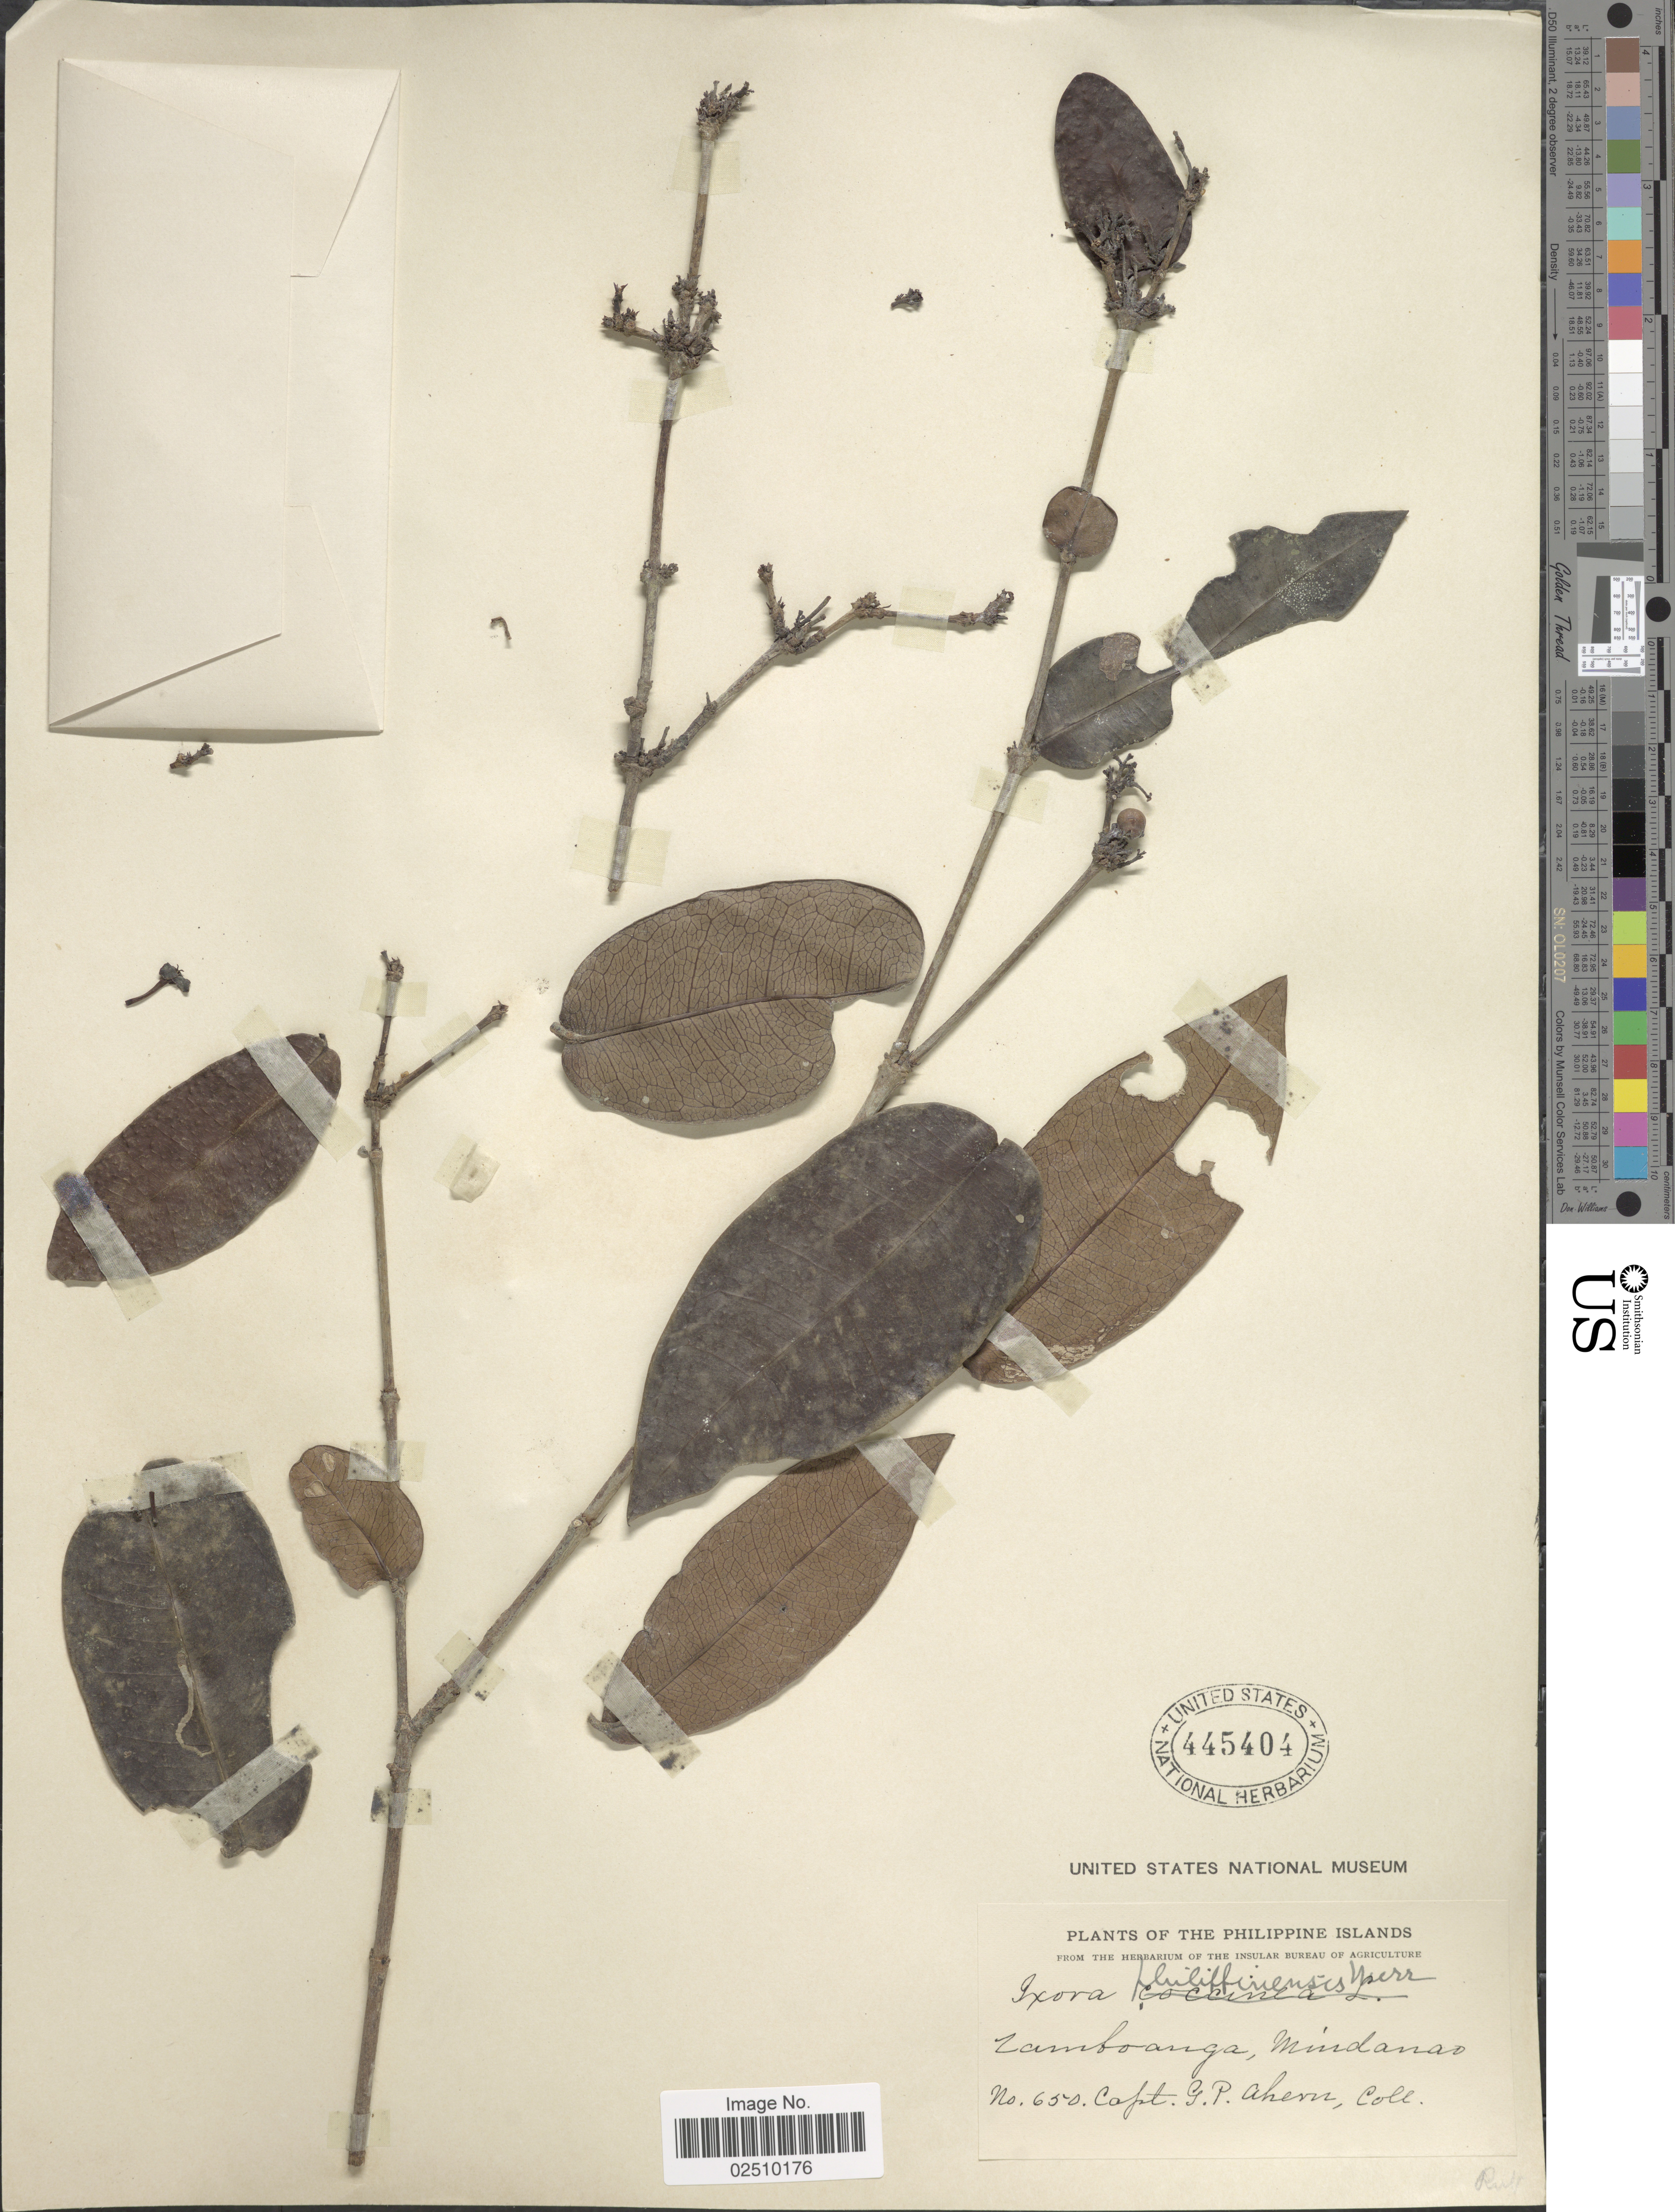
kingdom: Plantae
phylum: Tracheophyta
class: Magnoliopsida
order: Gentianales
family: Rubiaceae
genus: Ixora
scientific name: Ixora philippinensis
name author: Merr.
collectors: G. Ahern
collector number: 650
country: Philippines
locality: Philippine Islands. Zamboanga, Mindanao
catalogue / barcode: US 445404